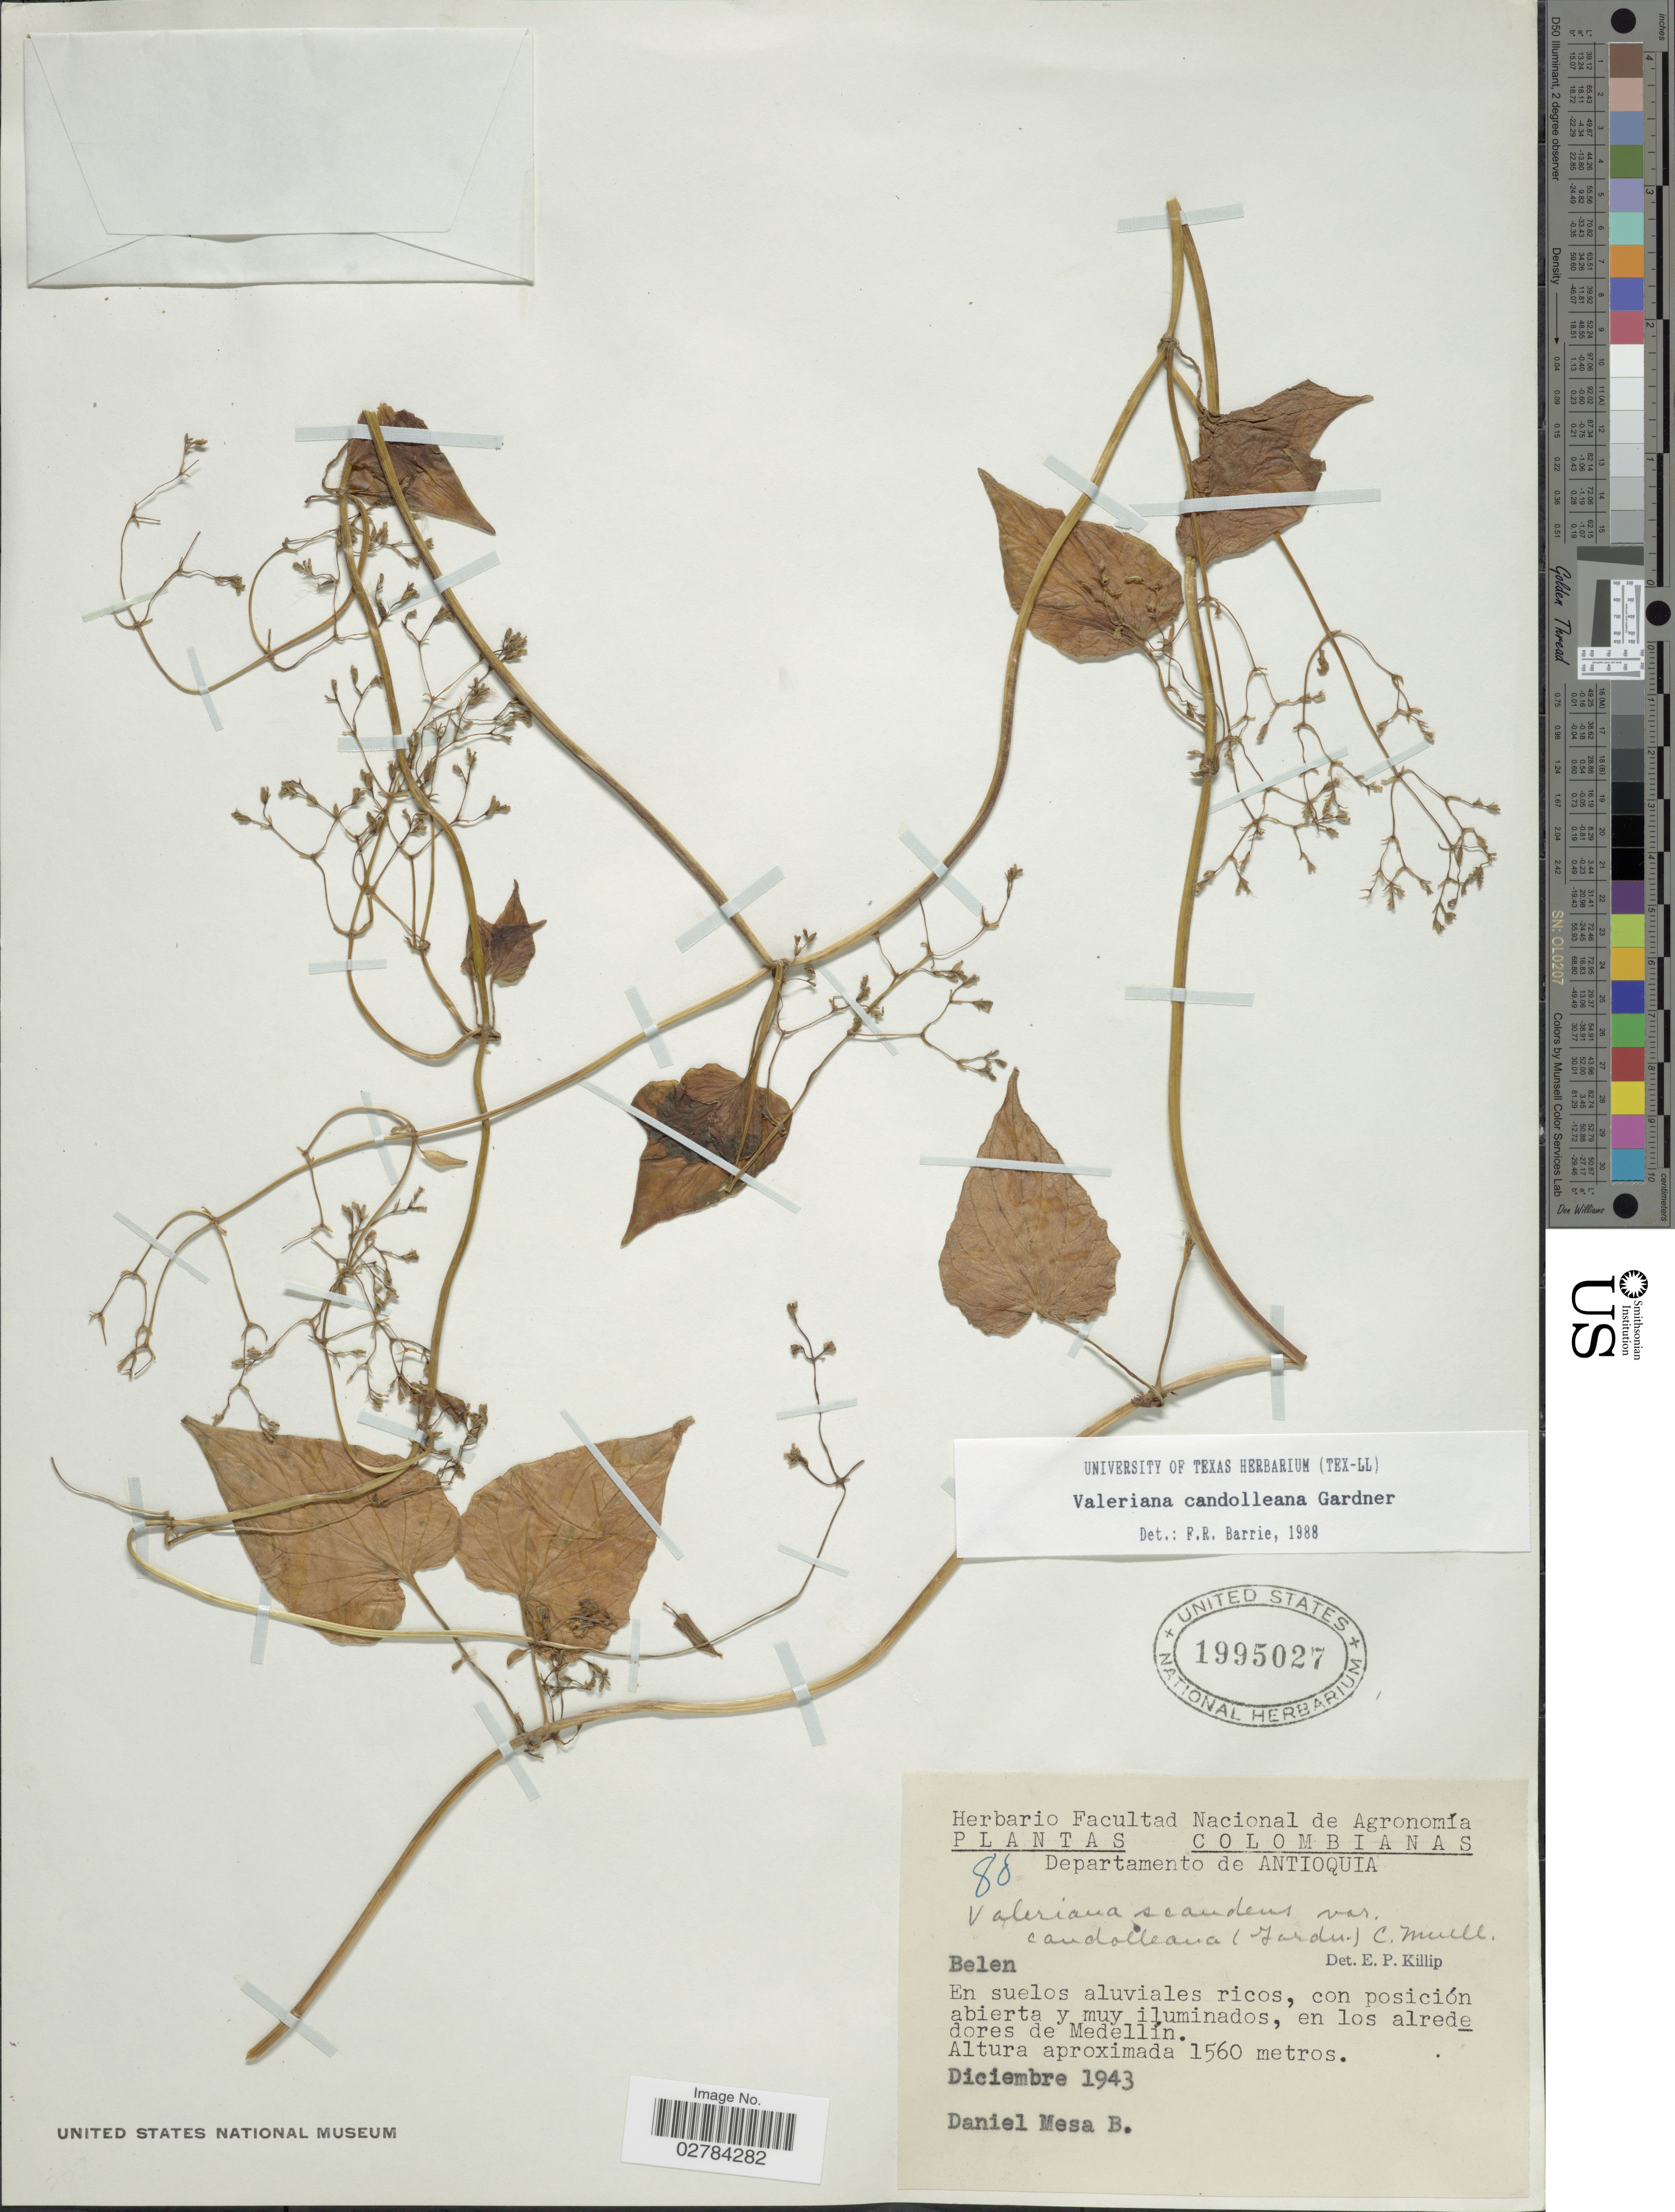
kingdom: Plantae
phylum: Tracheophyta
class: Magnoliopsida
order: Dipsacales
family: Caprifoliaceae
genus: Valeriana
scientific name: Valeriana candolleana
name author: Gardner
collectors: D. Mesa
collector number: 88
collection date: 1943-12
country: Colombia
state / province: Antioquia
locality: Departamento de Antioquia. Belen. En los alrededores de Medellin.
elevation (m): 1560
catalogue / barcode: US 1995027